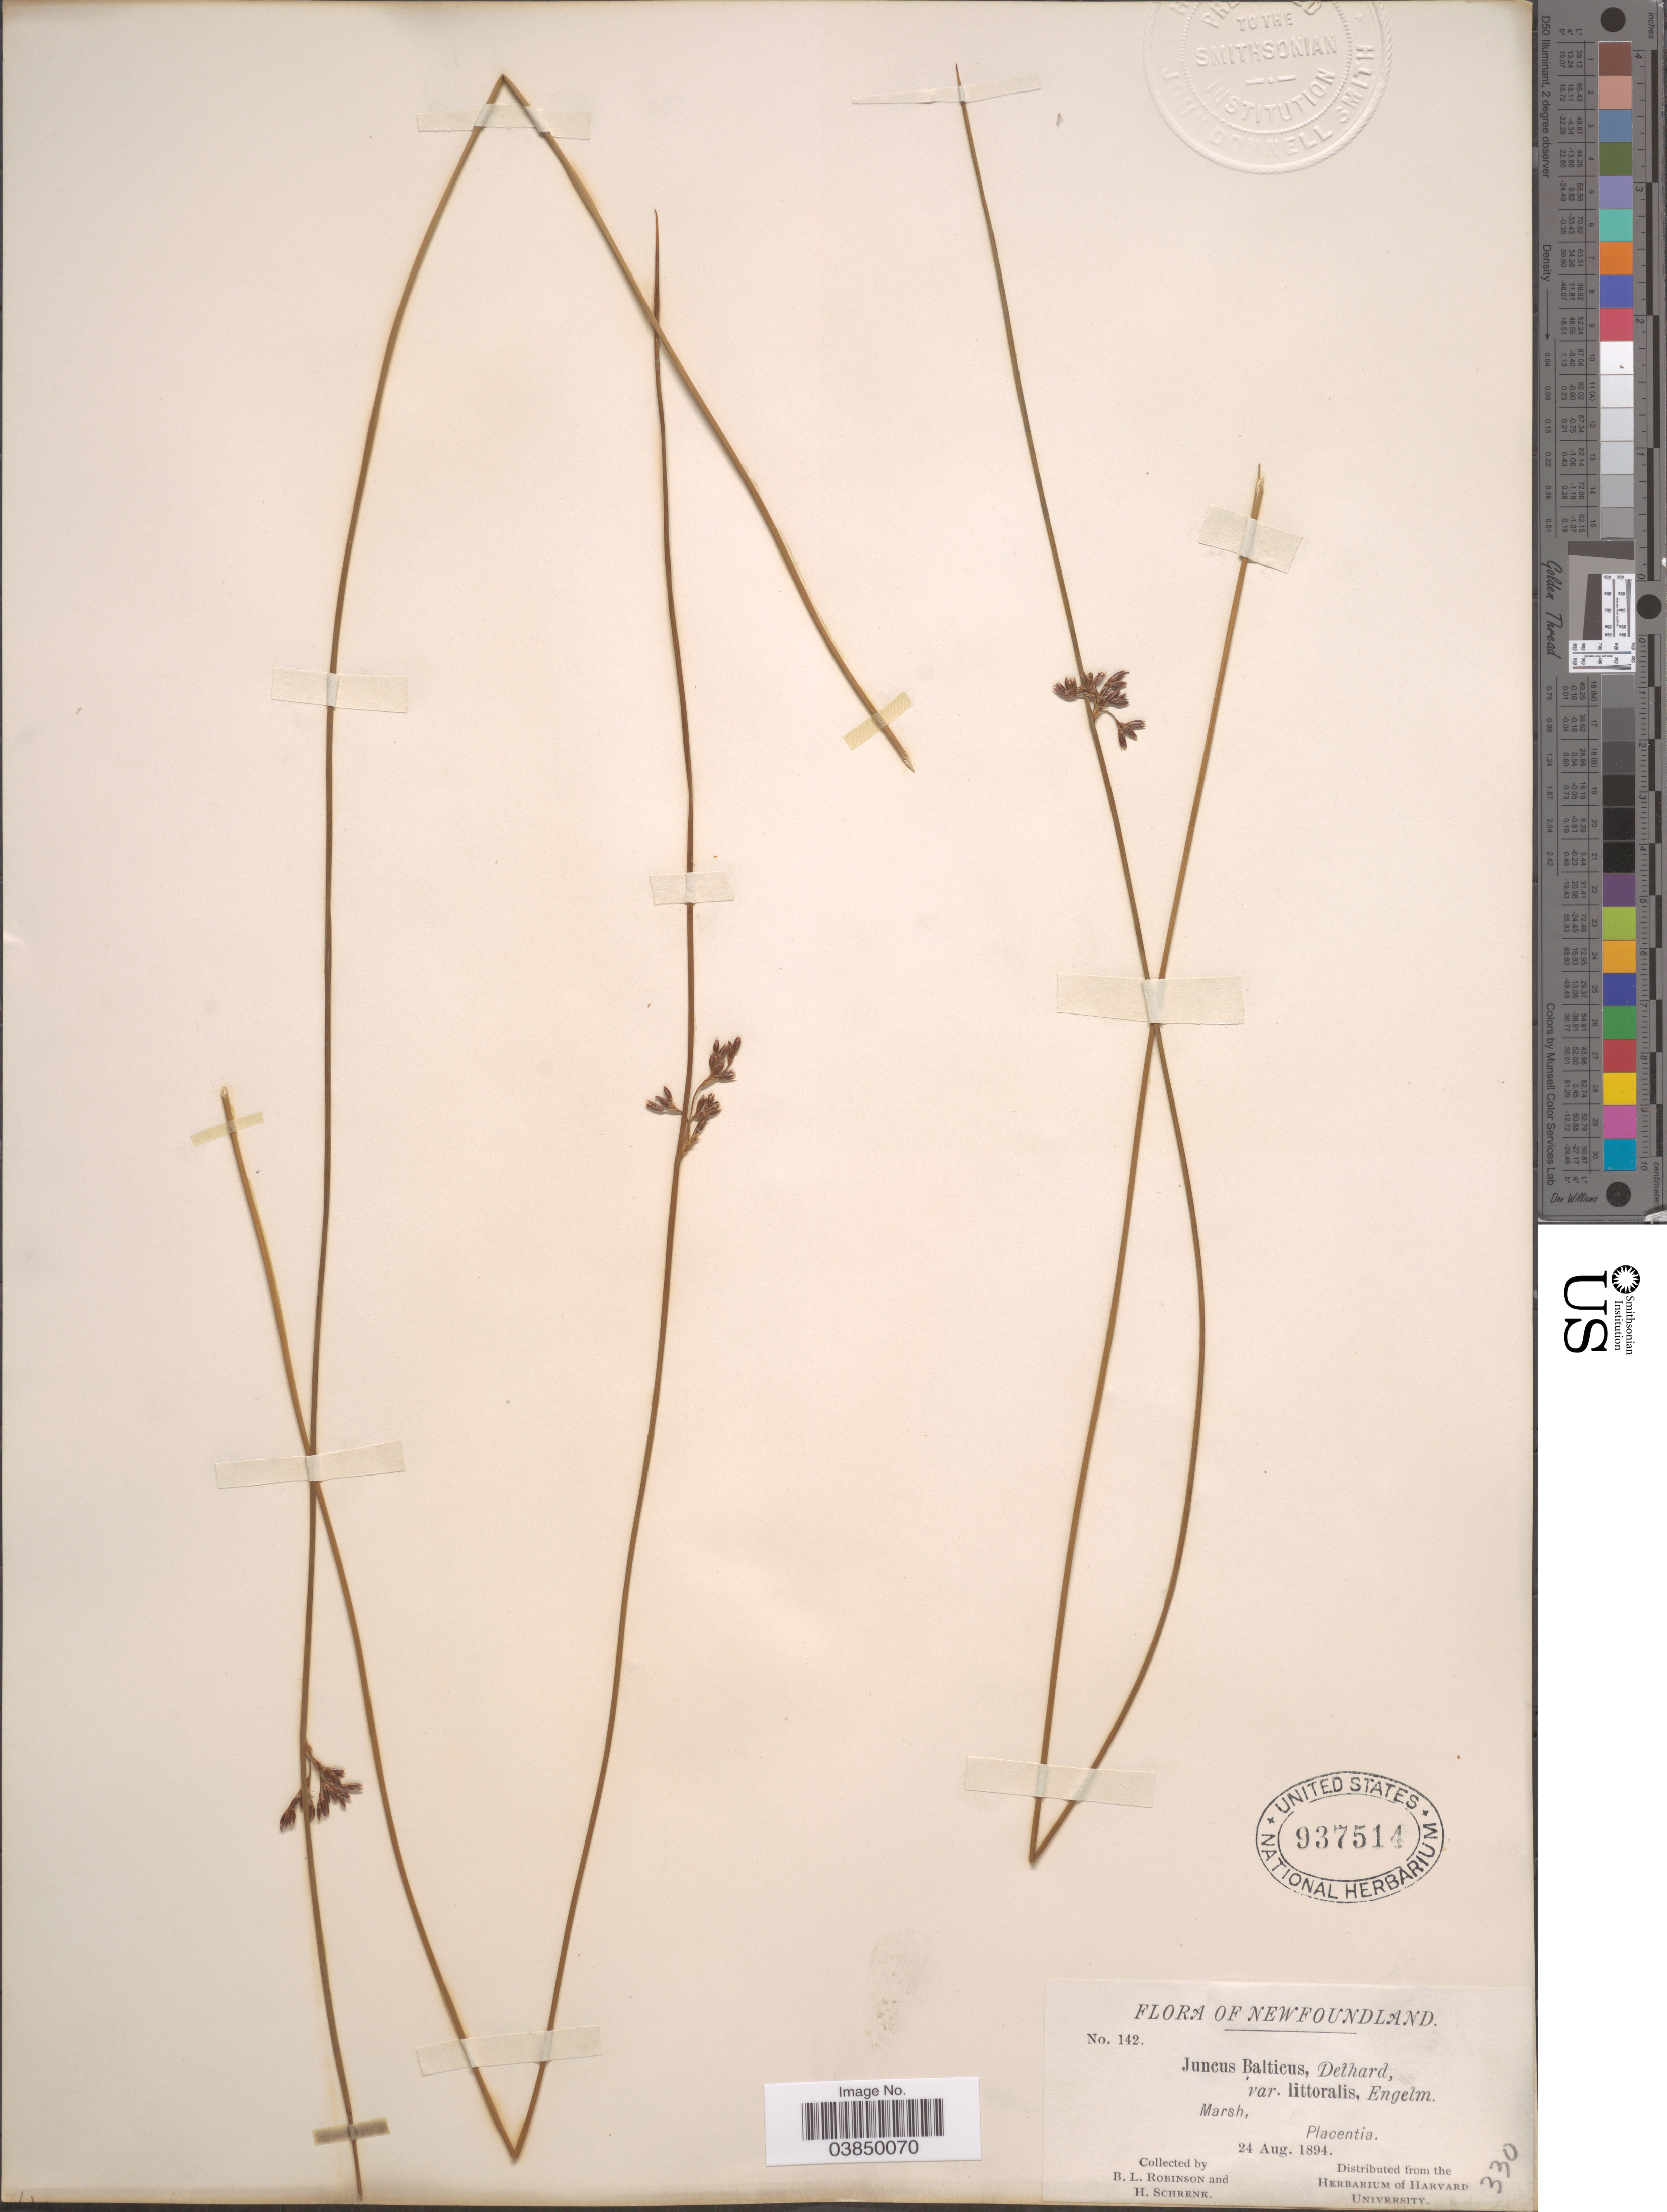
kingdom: Plantae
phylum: Tracheophyta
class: Liliopsida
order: Poales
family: Juncaceae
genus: Juncus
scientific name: Juncus balticus var. littoralis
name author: Engelm.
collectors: B. L. Robinson & H. Schrenk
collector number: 142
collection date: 1894-08-24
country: Canada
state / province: Newfoundland and Labrador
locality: Placentia.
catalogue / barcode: US 937514